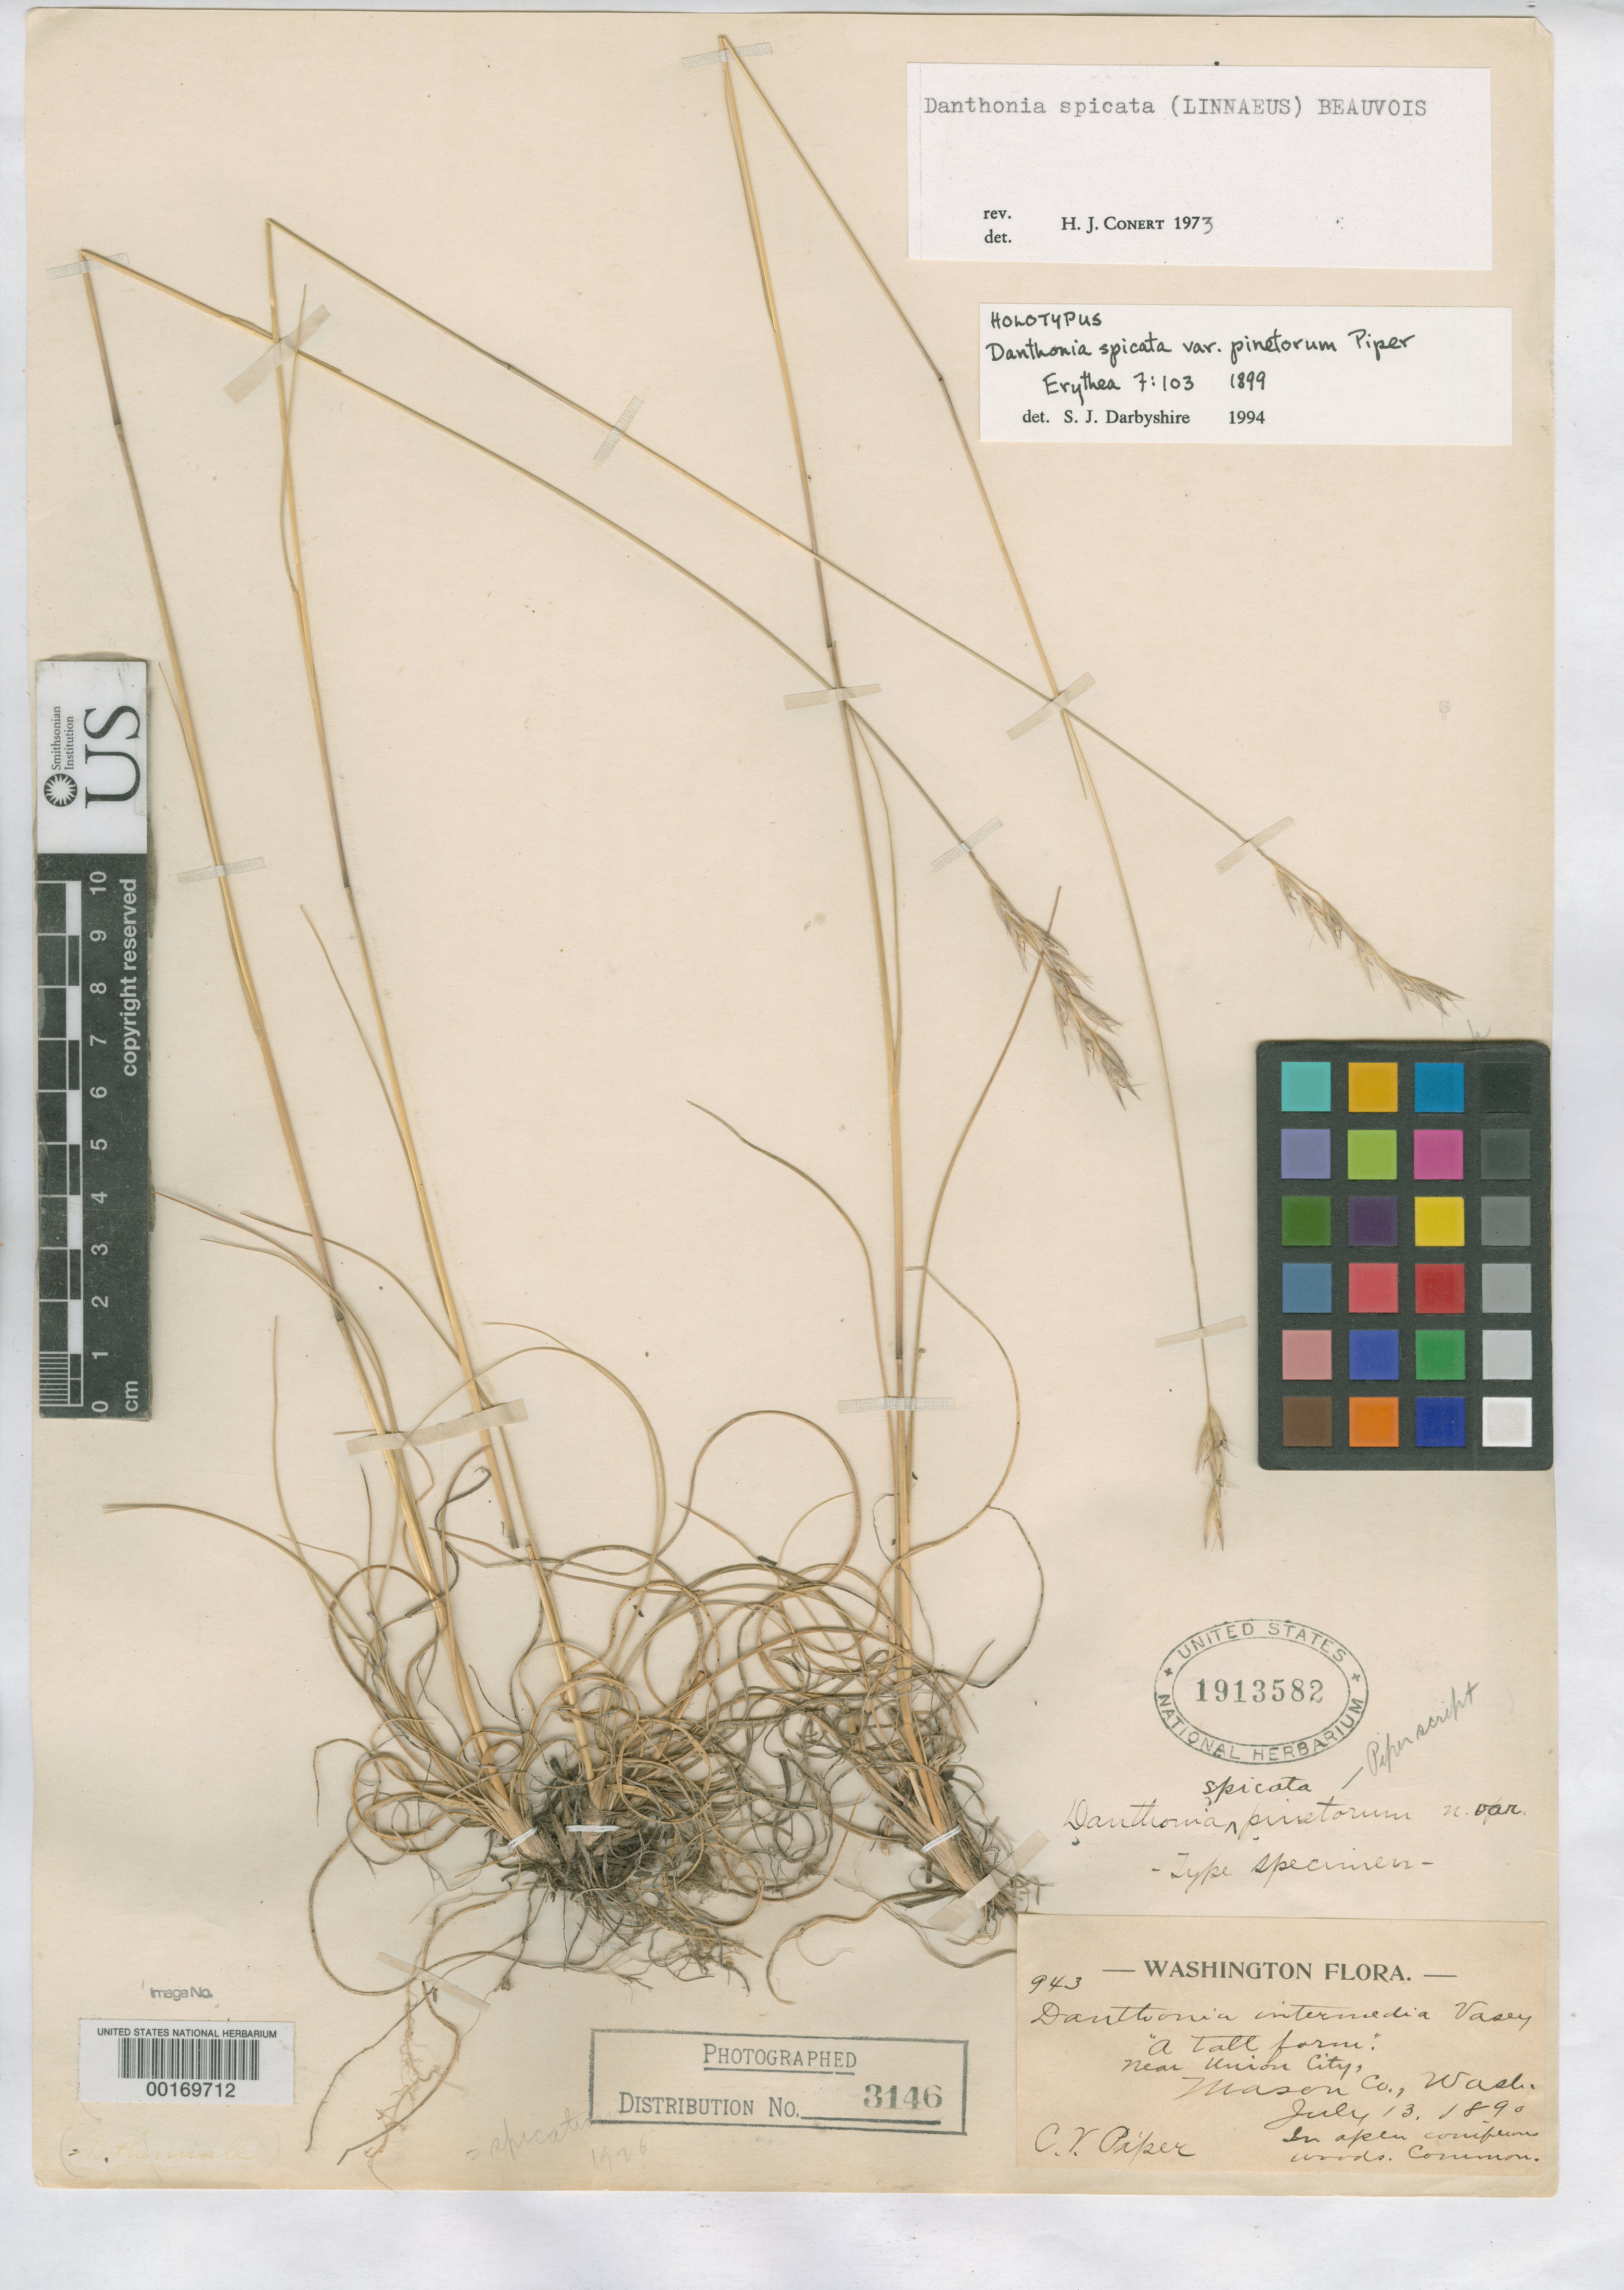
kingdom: Plantae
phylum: Tracheophyta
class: Liliopsida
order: Poales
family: Poaceae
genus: Danthonia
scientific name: Danthonia spicata var. pinetorum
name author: Piper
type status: Holotype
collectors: C. V. Piper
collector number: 943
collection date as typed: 13 Jul 1890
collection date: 1890-07-13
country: United States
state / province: Washington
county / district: Mason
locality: Near Union City, in open coniferous woods.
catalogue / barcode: US 1913582